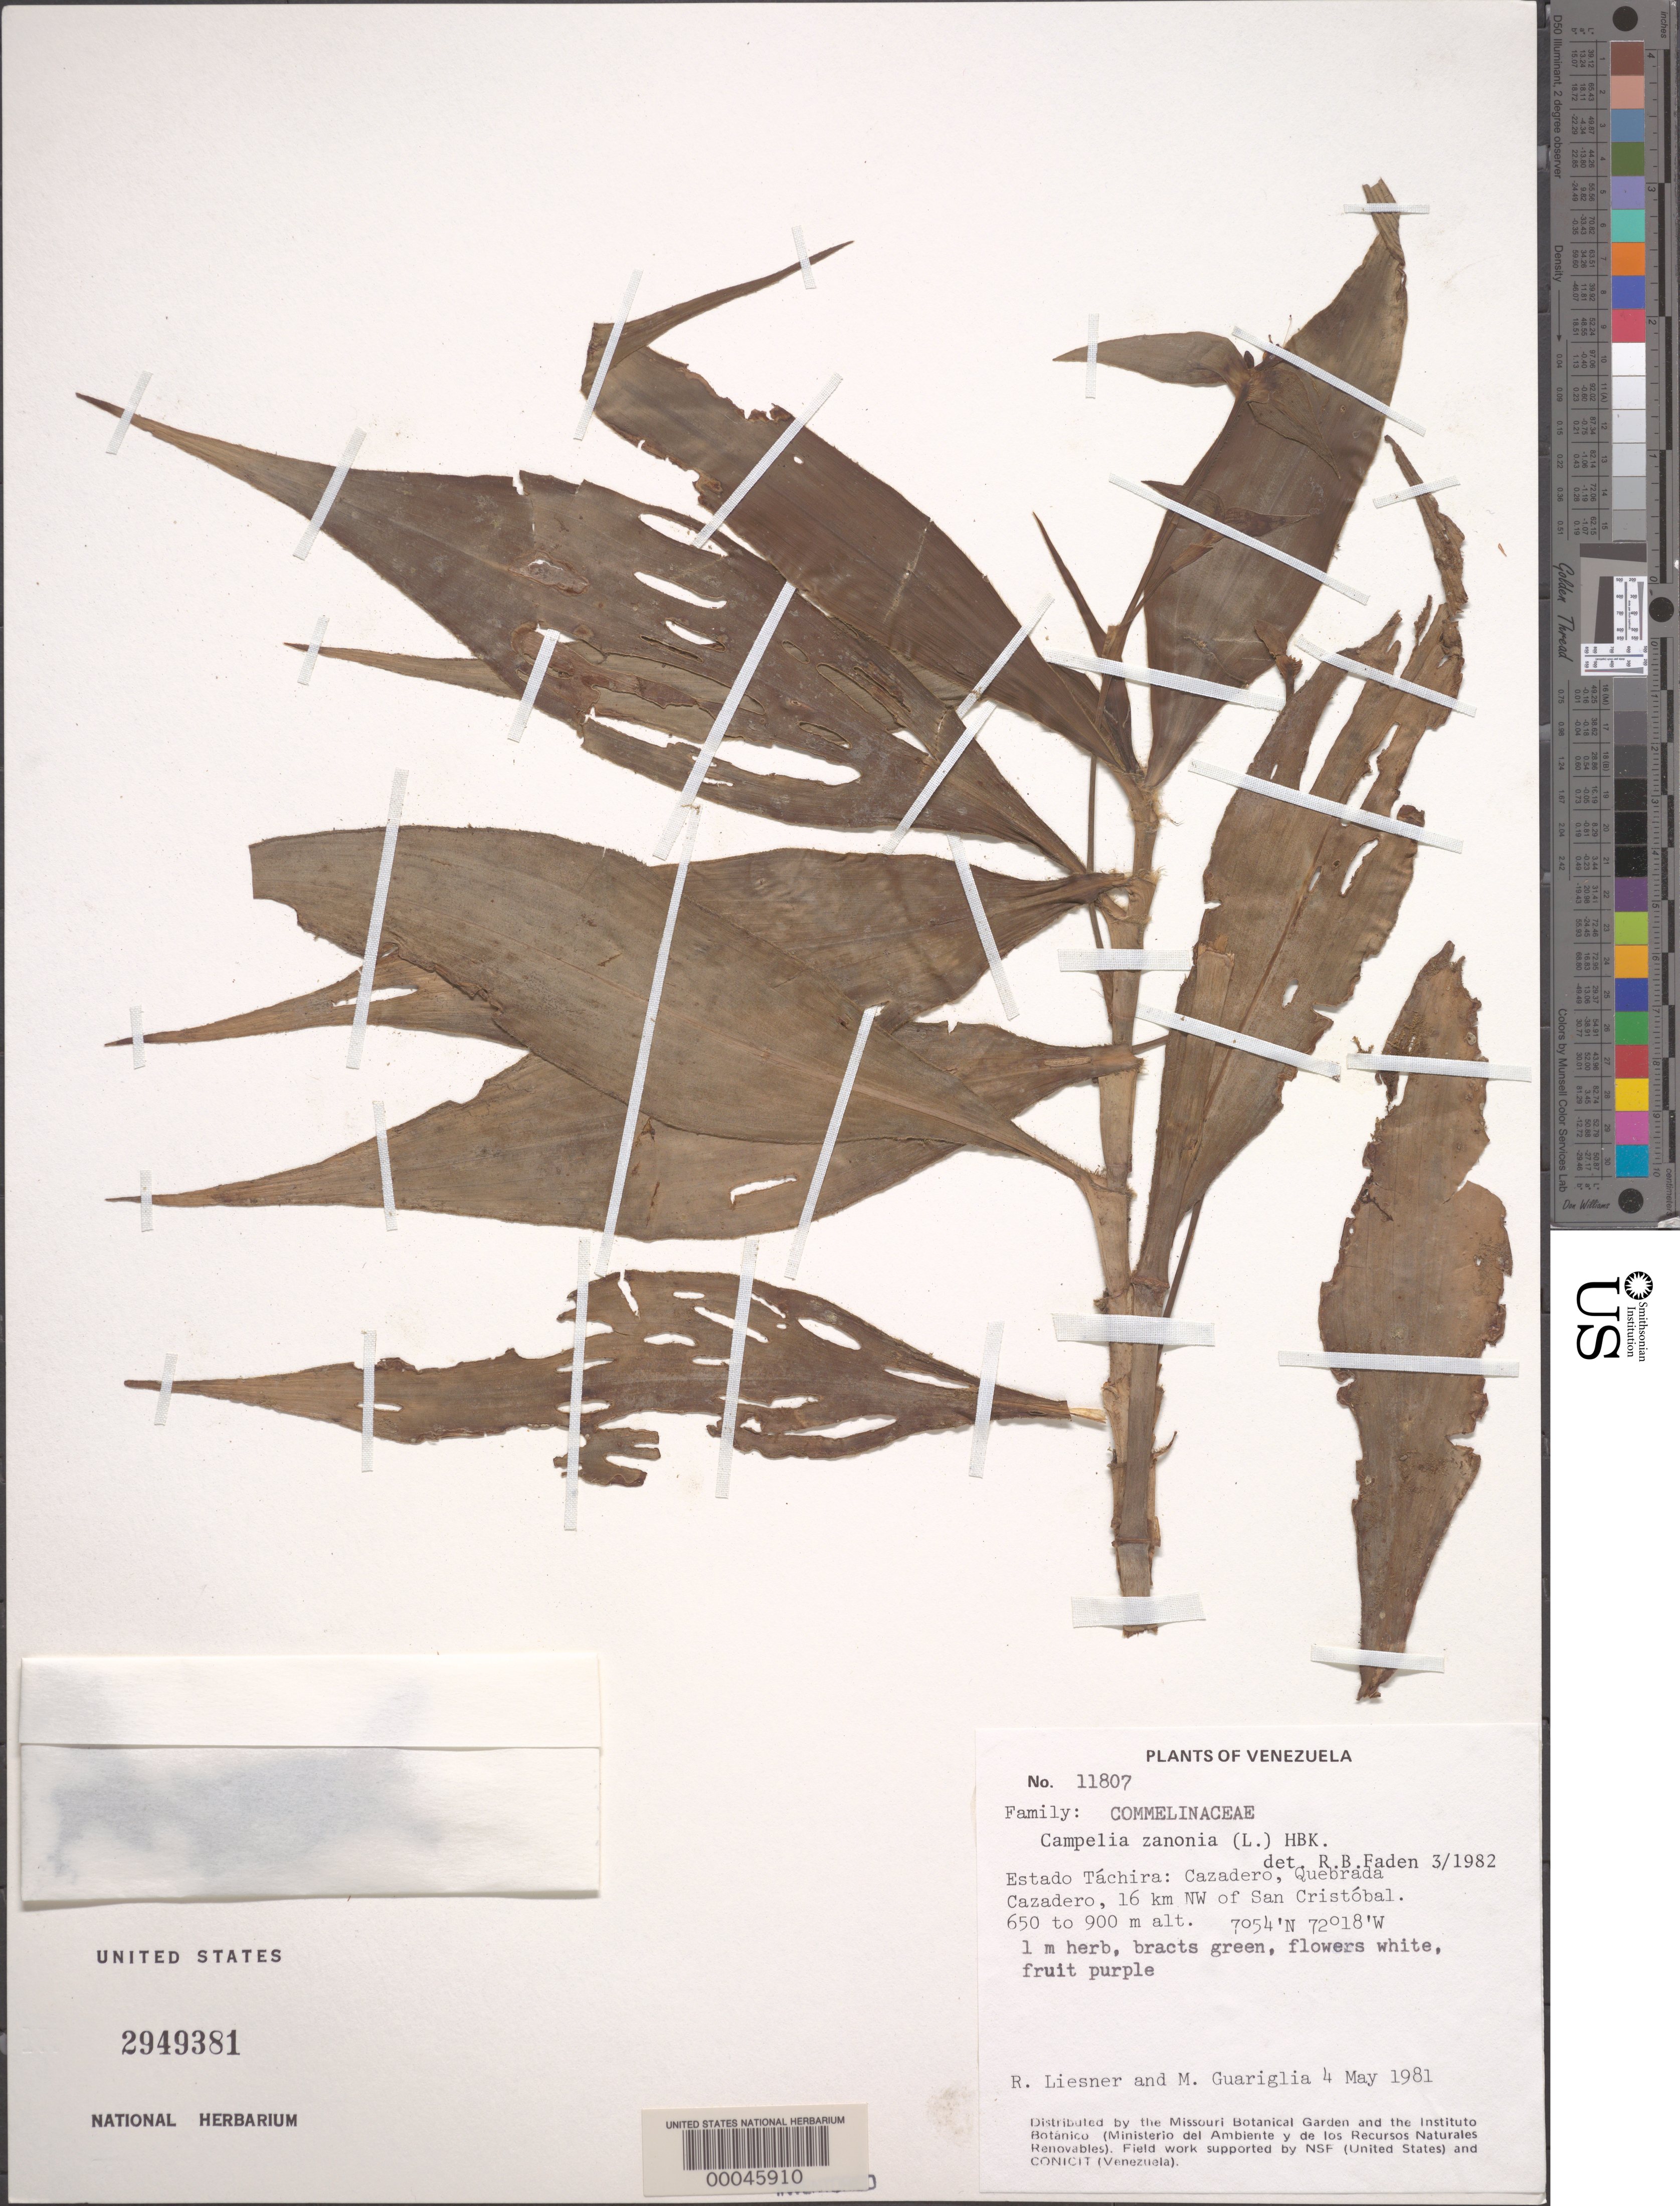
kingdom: Plantae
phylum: Tracheophyta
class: Liliopsida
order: Commelinales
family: Commelinaceae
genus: Tradescantia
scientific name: Tradescantia zanonia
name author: (L.) Sw.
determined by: Faden, Robert B., (US), Smithsonian Institution - National Museum of Natural History (UNITED STATES)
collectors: R. L. Liesner & M. Guariglia P.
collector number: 11807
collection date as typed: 04 May 1981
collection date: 1981-05-04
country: Venezuela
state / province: Tachira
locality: Cazadero; quebrado cazadero, nw of san cristobal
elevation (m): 650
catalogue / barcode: US 2949381